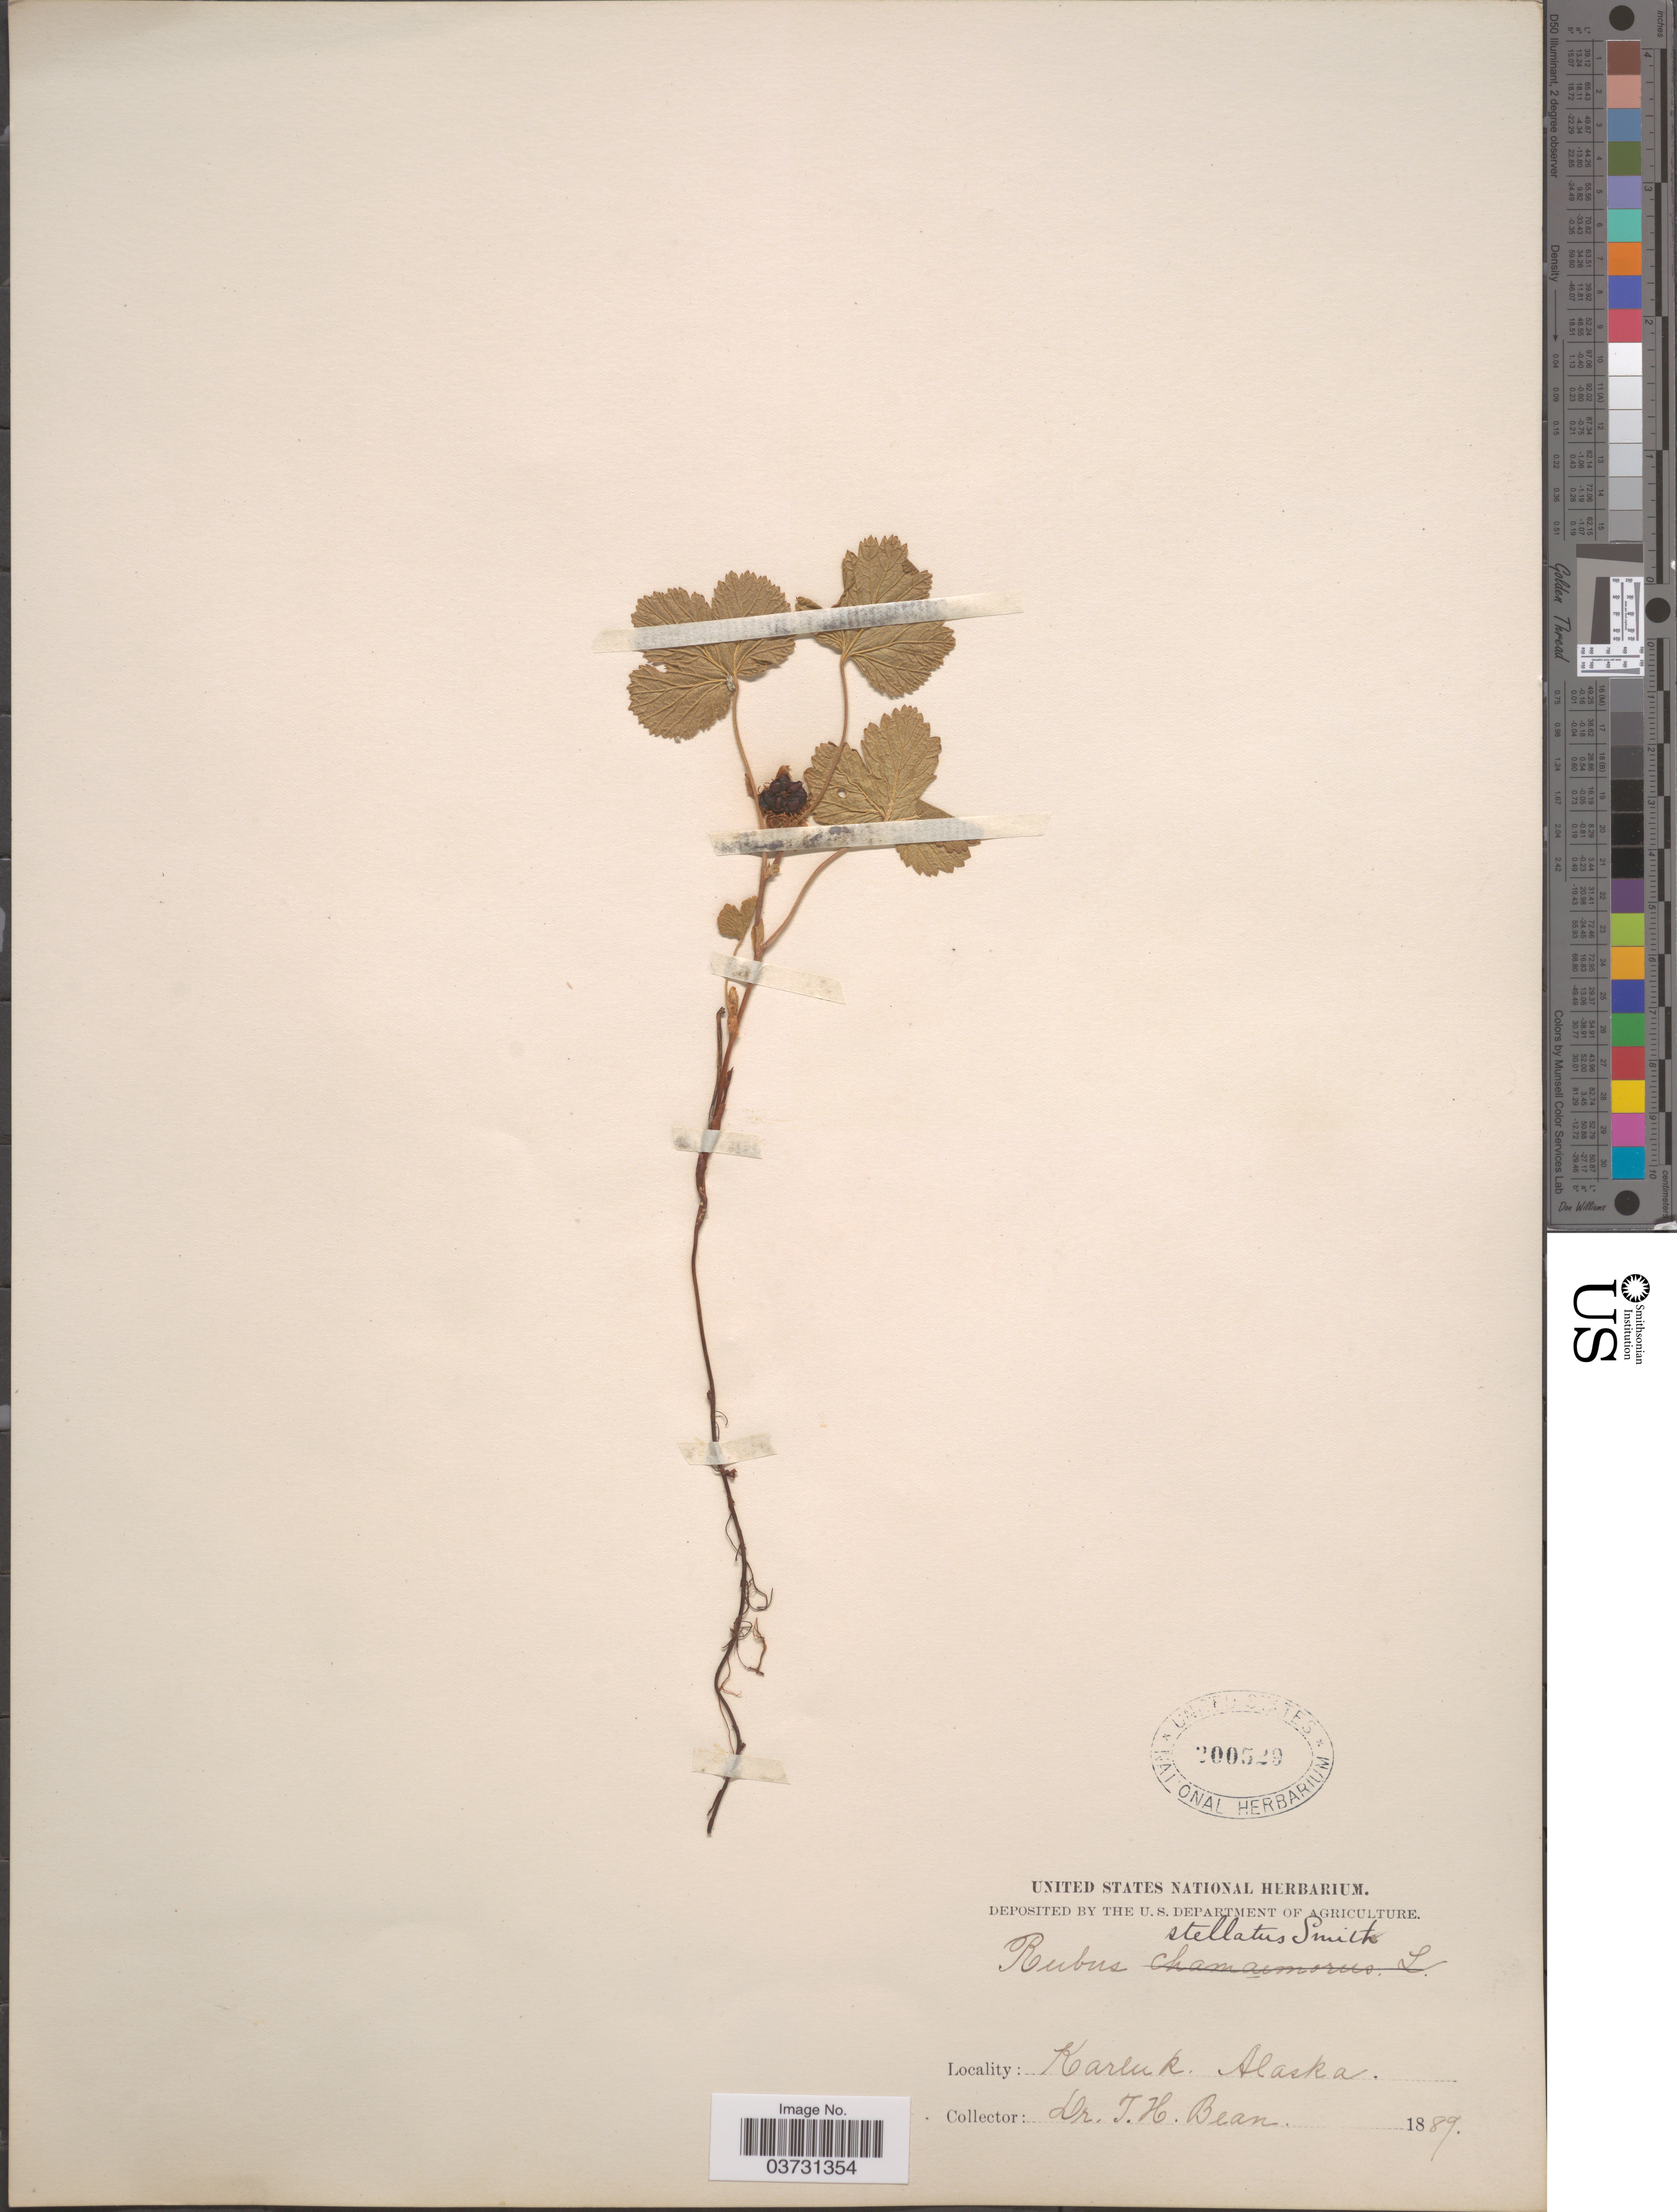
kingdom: Plantae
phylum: Tracheophyta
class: Magnoliopsida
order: Rosales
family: Rosaceae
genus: Rubus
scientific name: Rubus stellatus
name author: Sm.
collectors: T. Bean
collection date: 1889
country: United States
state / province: Alaska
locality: Karluk.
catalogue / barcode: US 200529